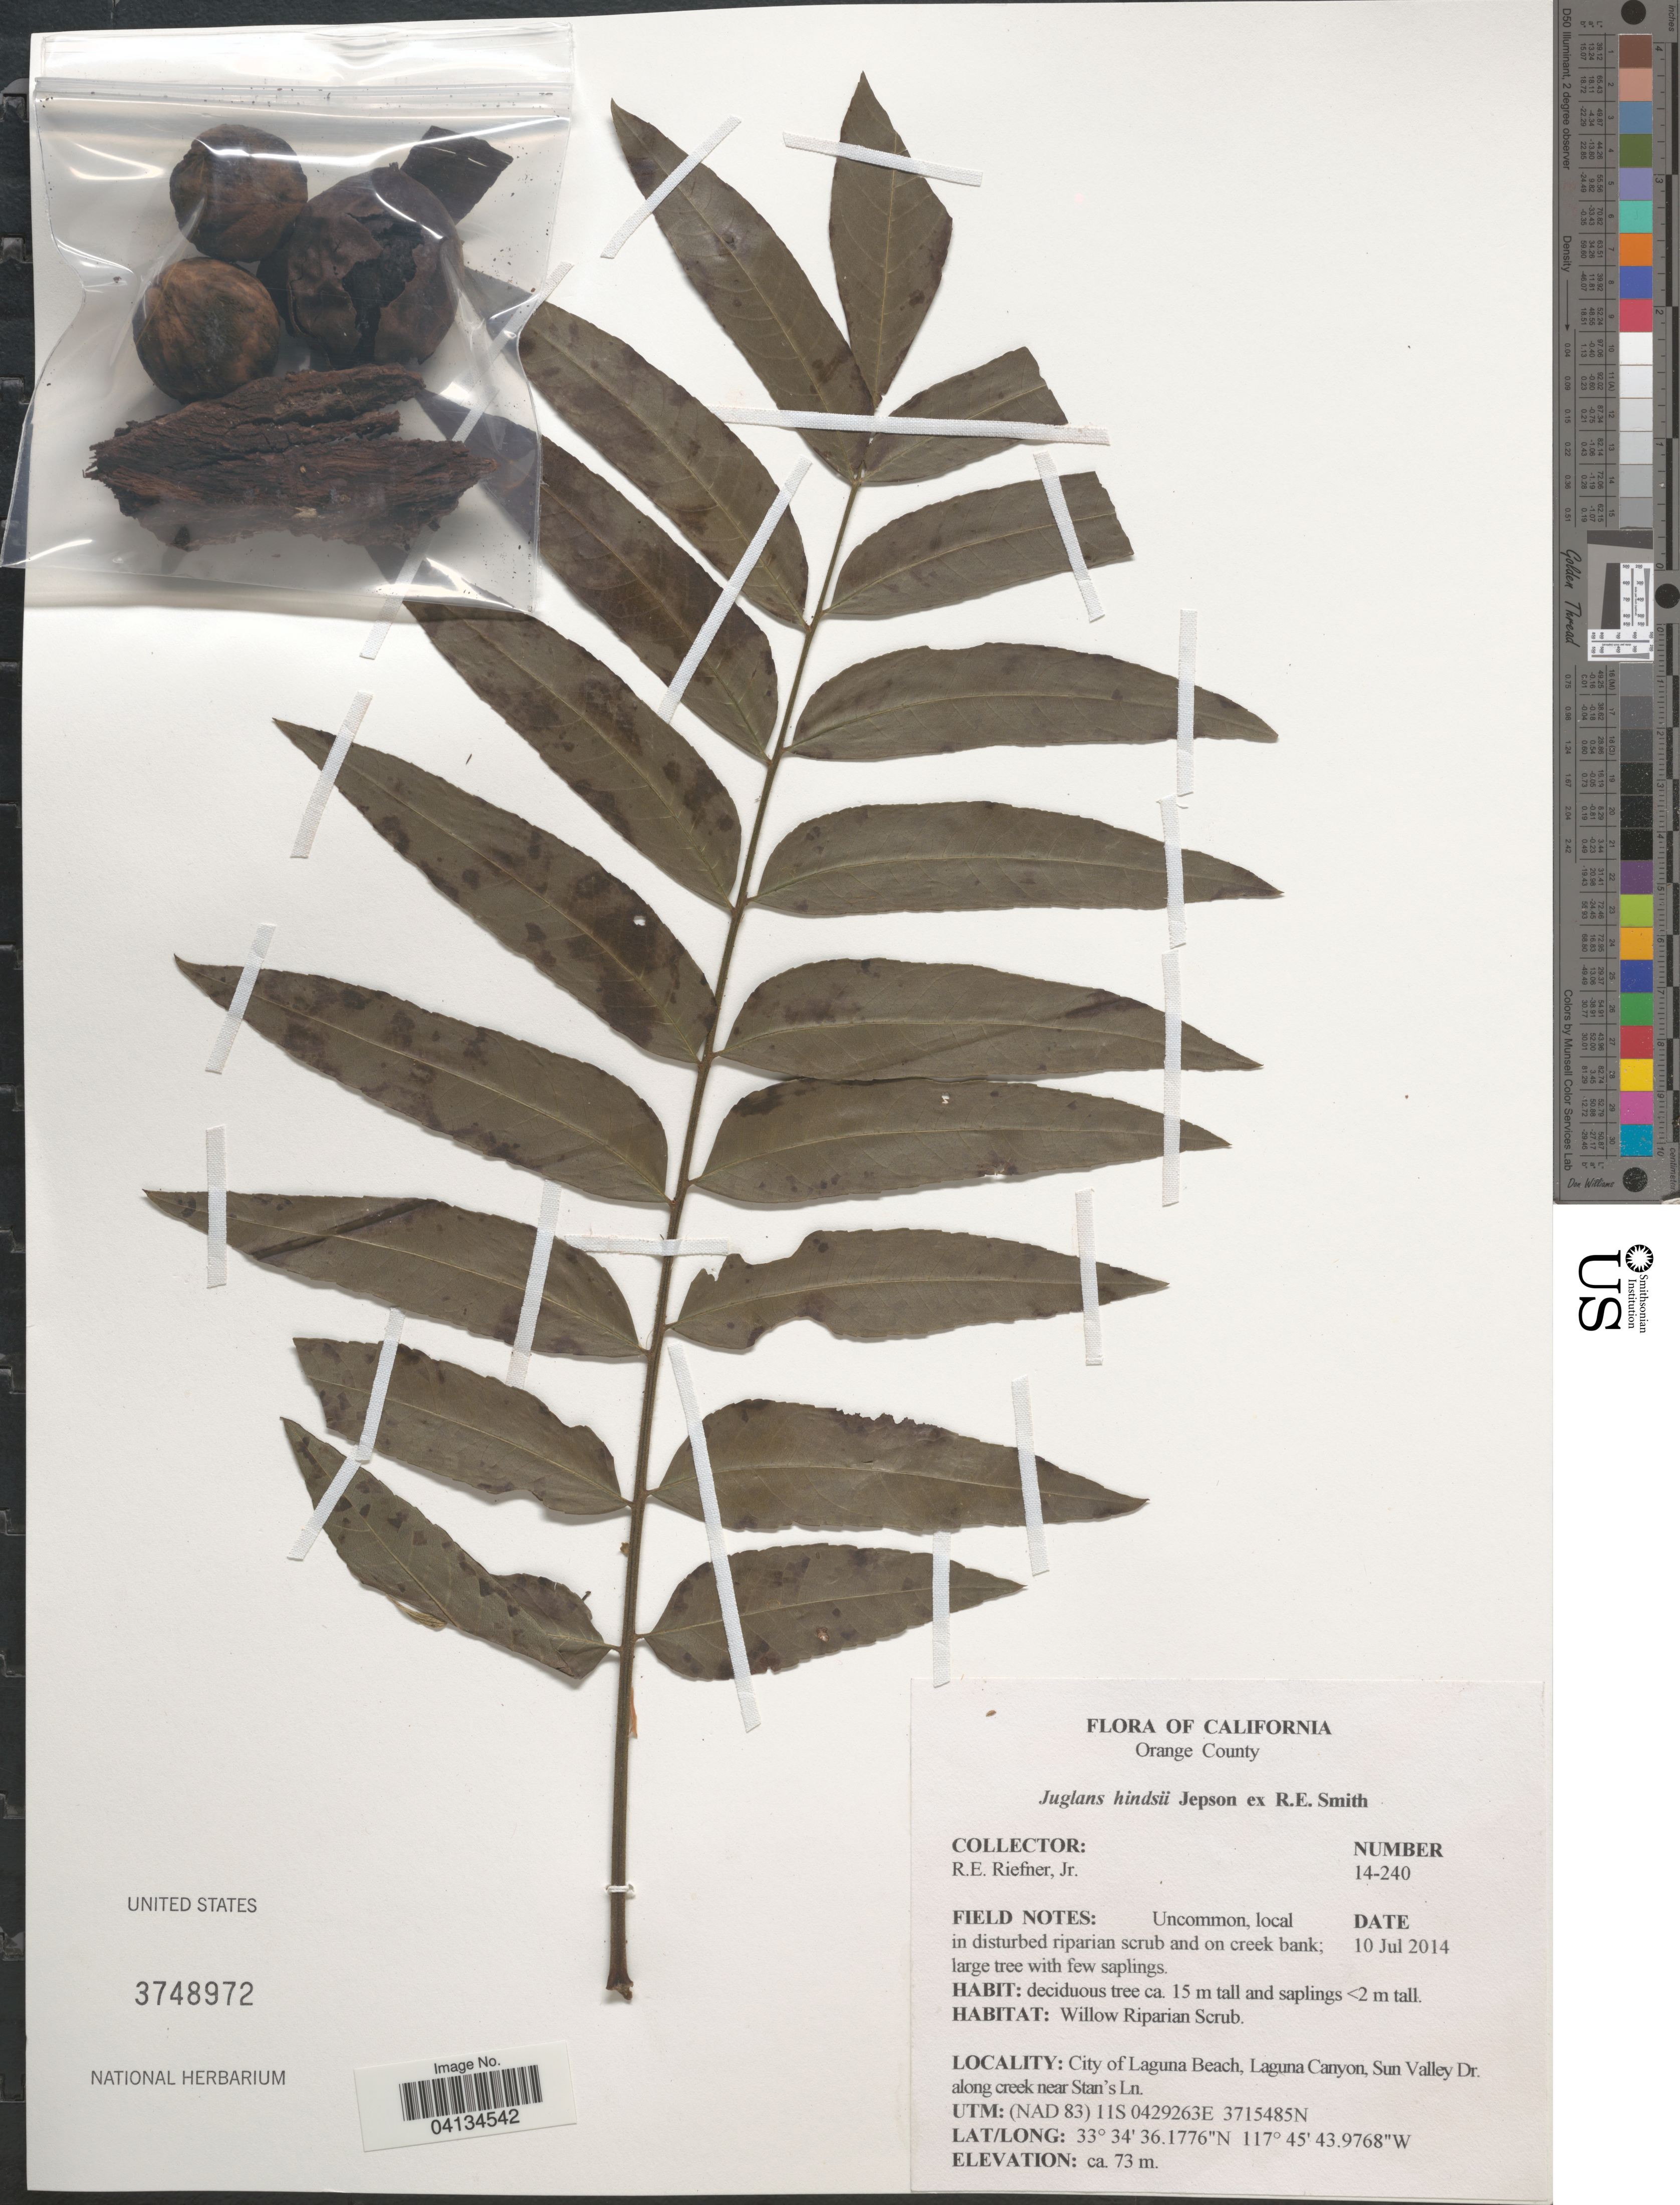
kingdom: Plantae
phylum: Tracheophyta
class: Magnoliopsida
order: Fagales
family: Juglandaceae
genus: Juglans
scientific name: Juglans hindsii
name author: (Jeps.) Jeps. ex R.E. Sm.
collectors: R. Riefner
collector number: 14-240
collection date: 2014-07-10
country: United States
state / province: California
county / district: Orange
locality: Orange County. Willow Riparian Scrub. City of Laguna Beach, Laguna Canyon, Sun Valley Dr. along creek near Stan's Ln. UTM: (NAD 83) 11S 0429263E 37415485N.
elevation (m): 73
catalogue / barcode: US 3748972